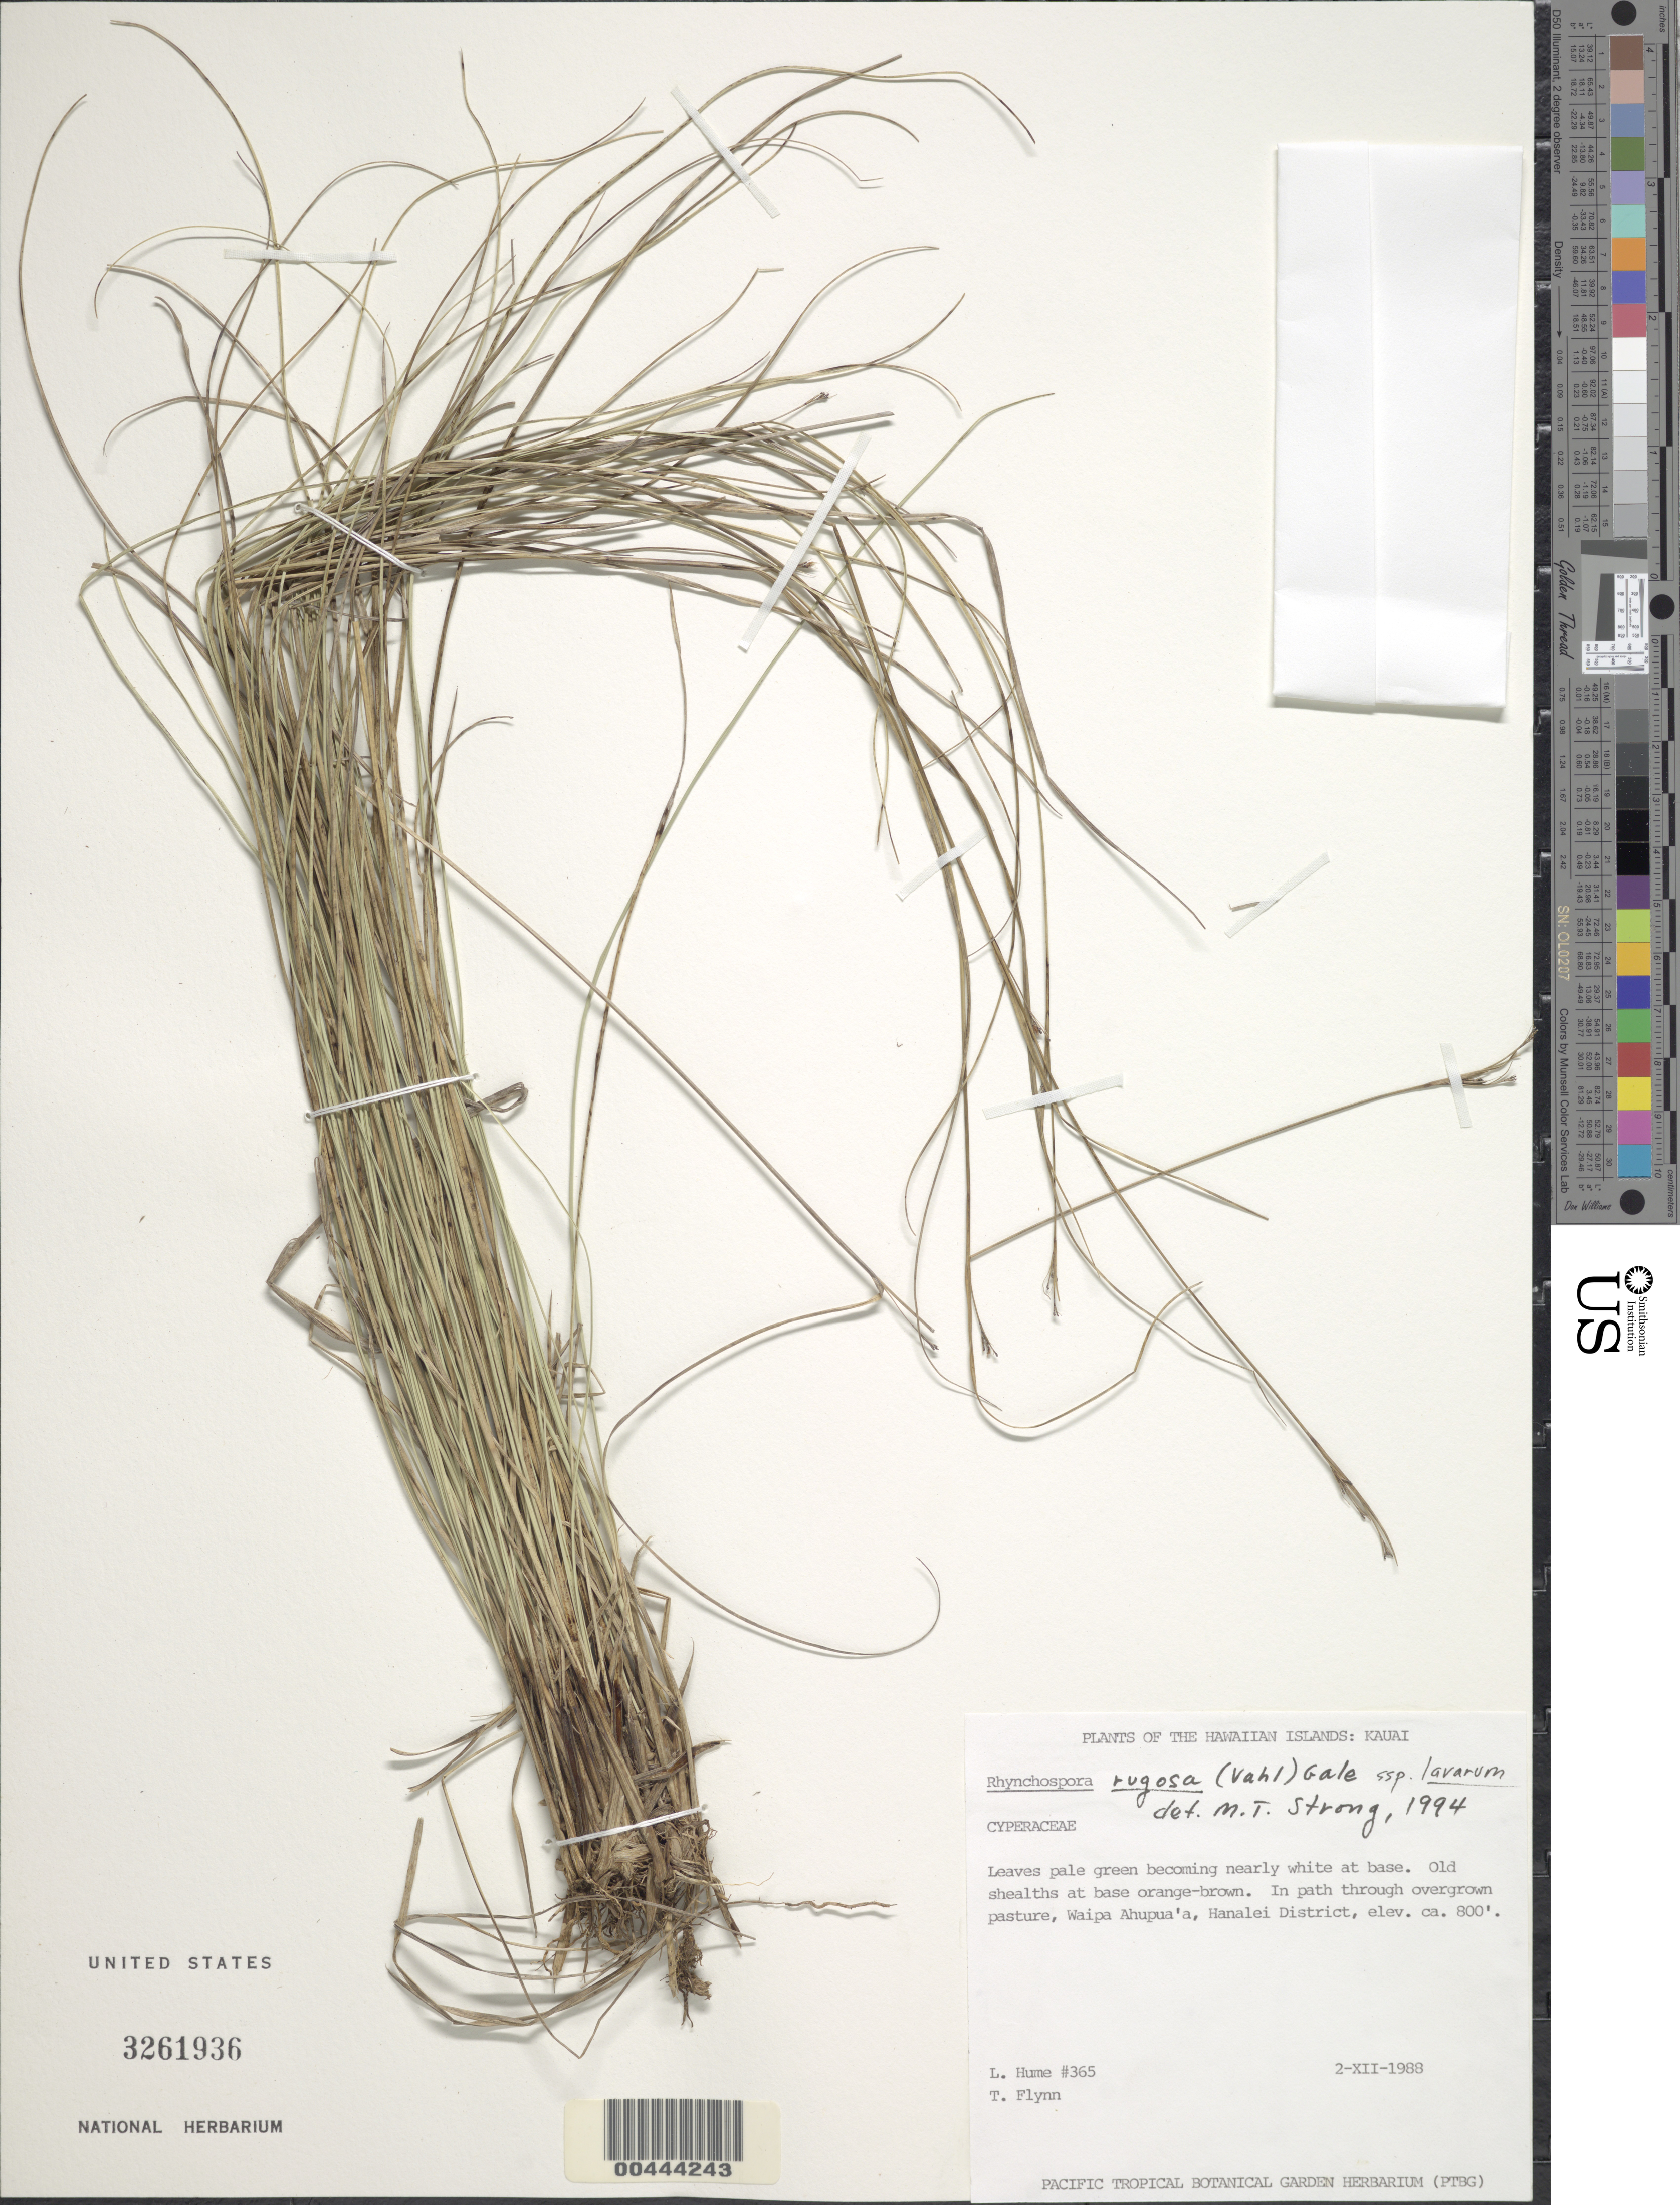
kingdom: Plantae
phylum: Tracheophyta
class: Liliopsida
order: Poales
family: Cyperaceae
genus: Rhynchospora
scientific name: Rhynchospora rugosa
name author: (Vahl) Gale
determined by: Strong, M. T., (US), Smithsonian Institution - National Museum of Natural History (UNITED STATES)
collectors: L. Hume & T. W. Flynn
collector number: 365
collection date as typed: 2 Dec 1988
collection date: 1988-12-02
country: United States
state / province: Hawaii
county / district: Kauai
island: Kaua'i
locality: Waipa Ahupua'a, Hanalei District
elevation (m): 244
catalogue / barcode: US 3261936